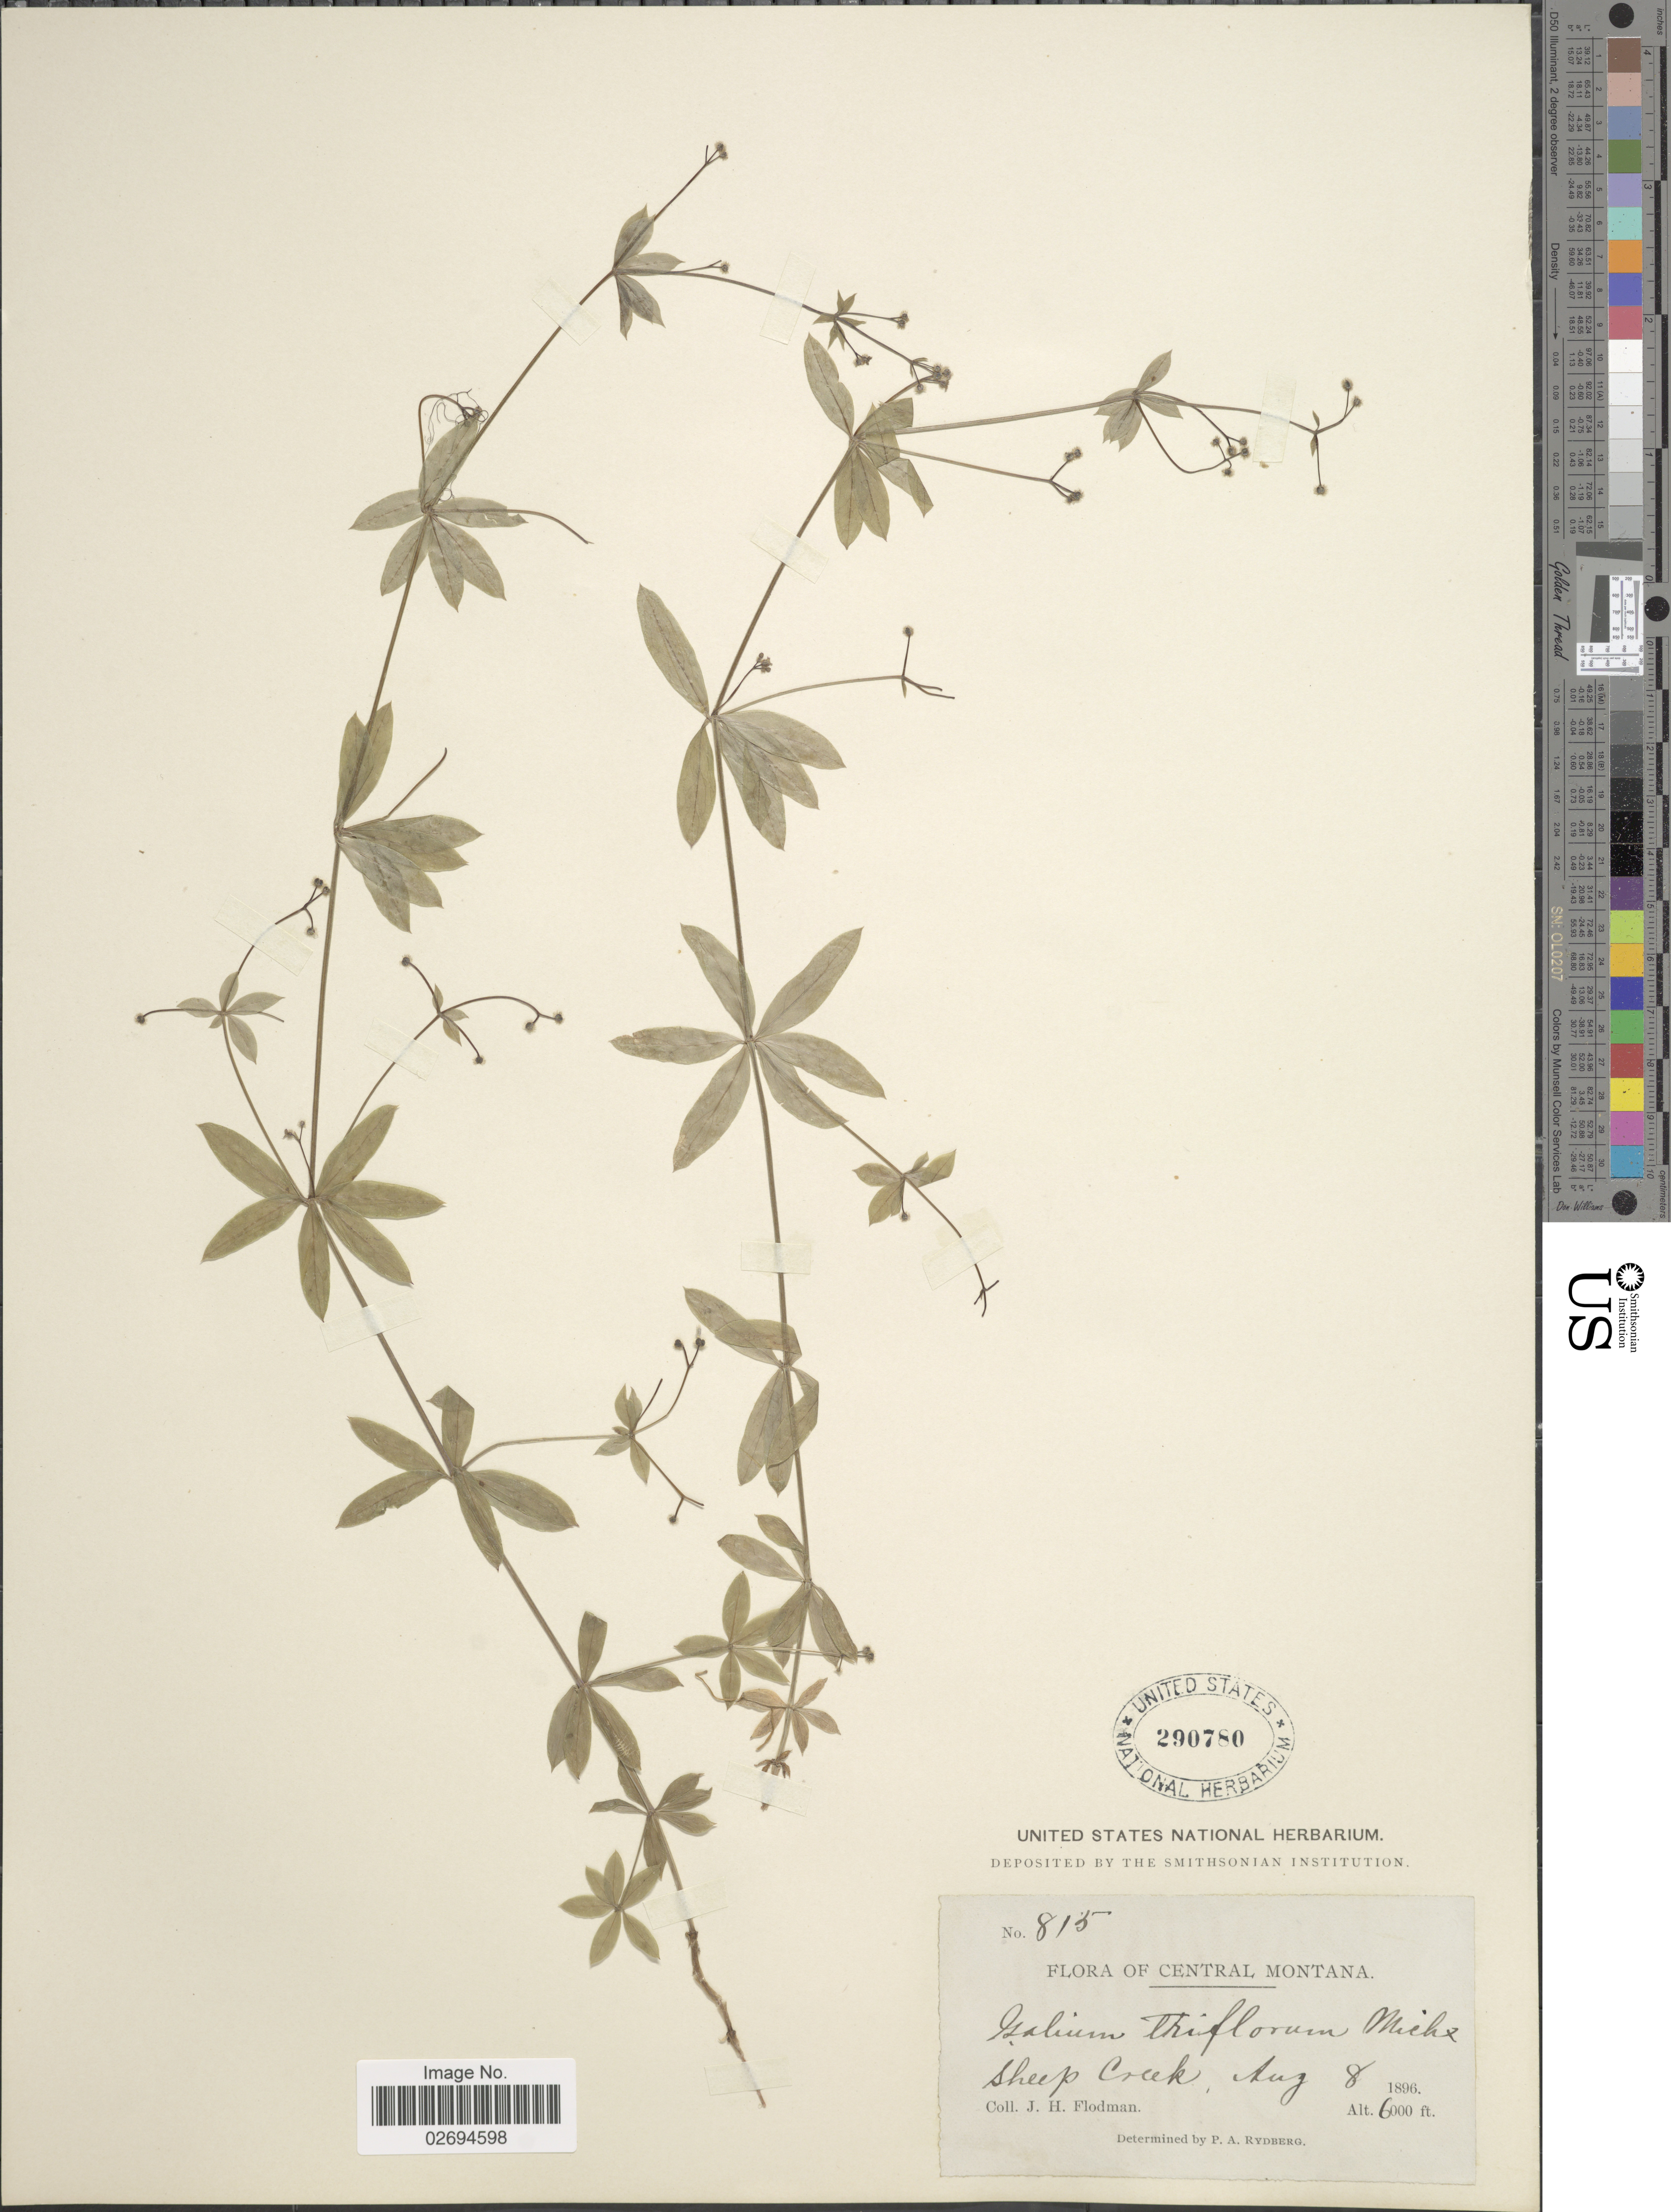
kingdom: Plantae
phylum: Tracheophyta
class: Magnoliopsida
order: Gentianales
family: Rubiaceae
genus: Galium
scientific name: Galium triflorum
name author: Michx.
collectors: J. Flodman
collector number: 8115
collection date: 1896-08-08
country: United States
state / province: Montana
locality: Central Montana. Sheep Creek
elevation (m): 1829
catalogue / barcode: US 290780